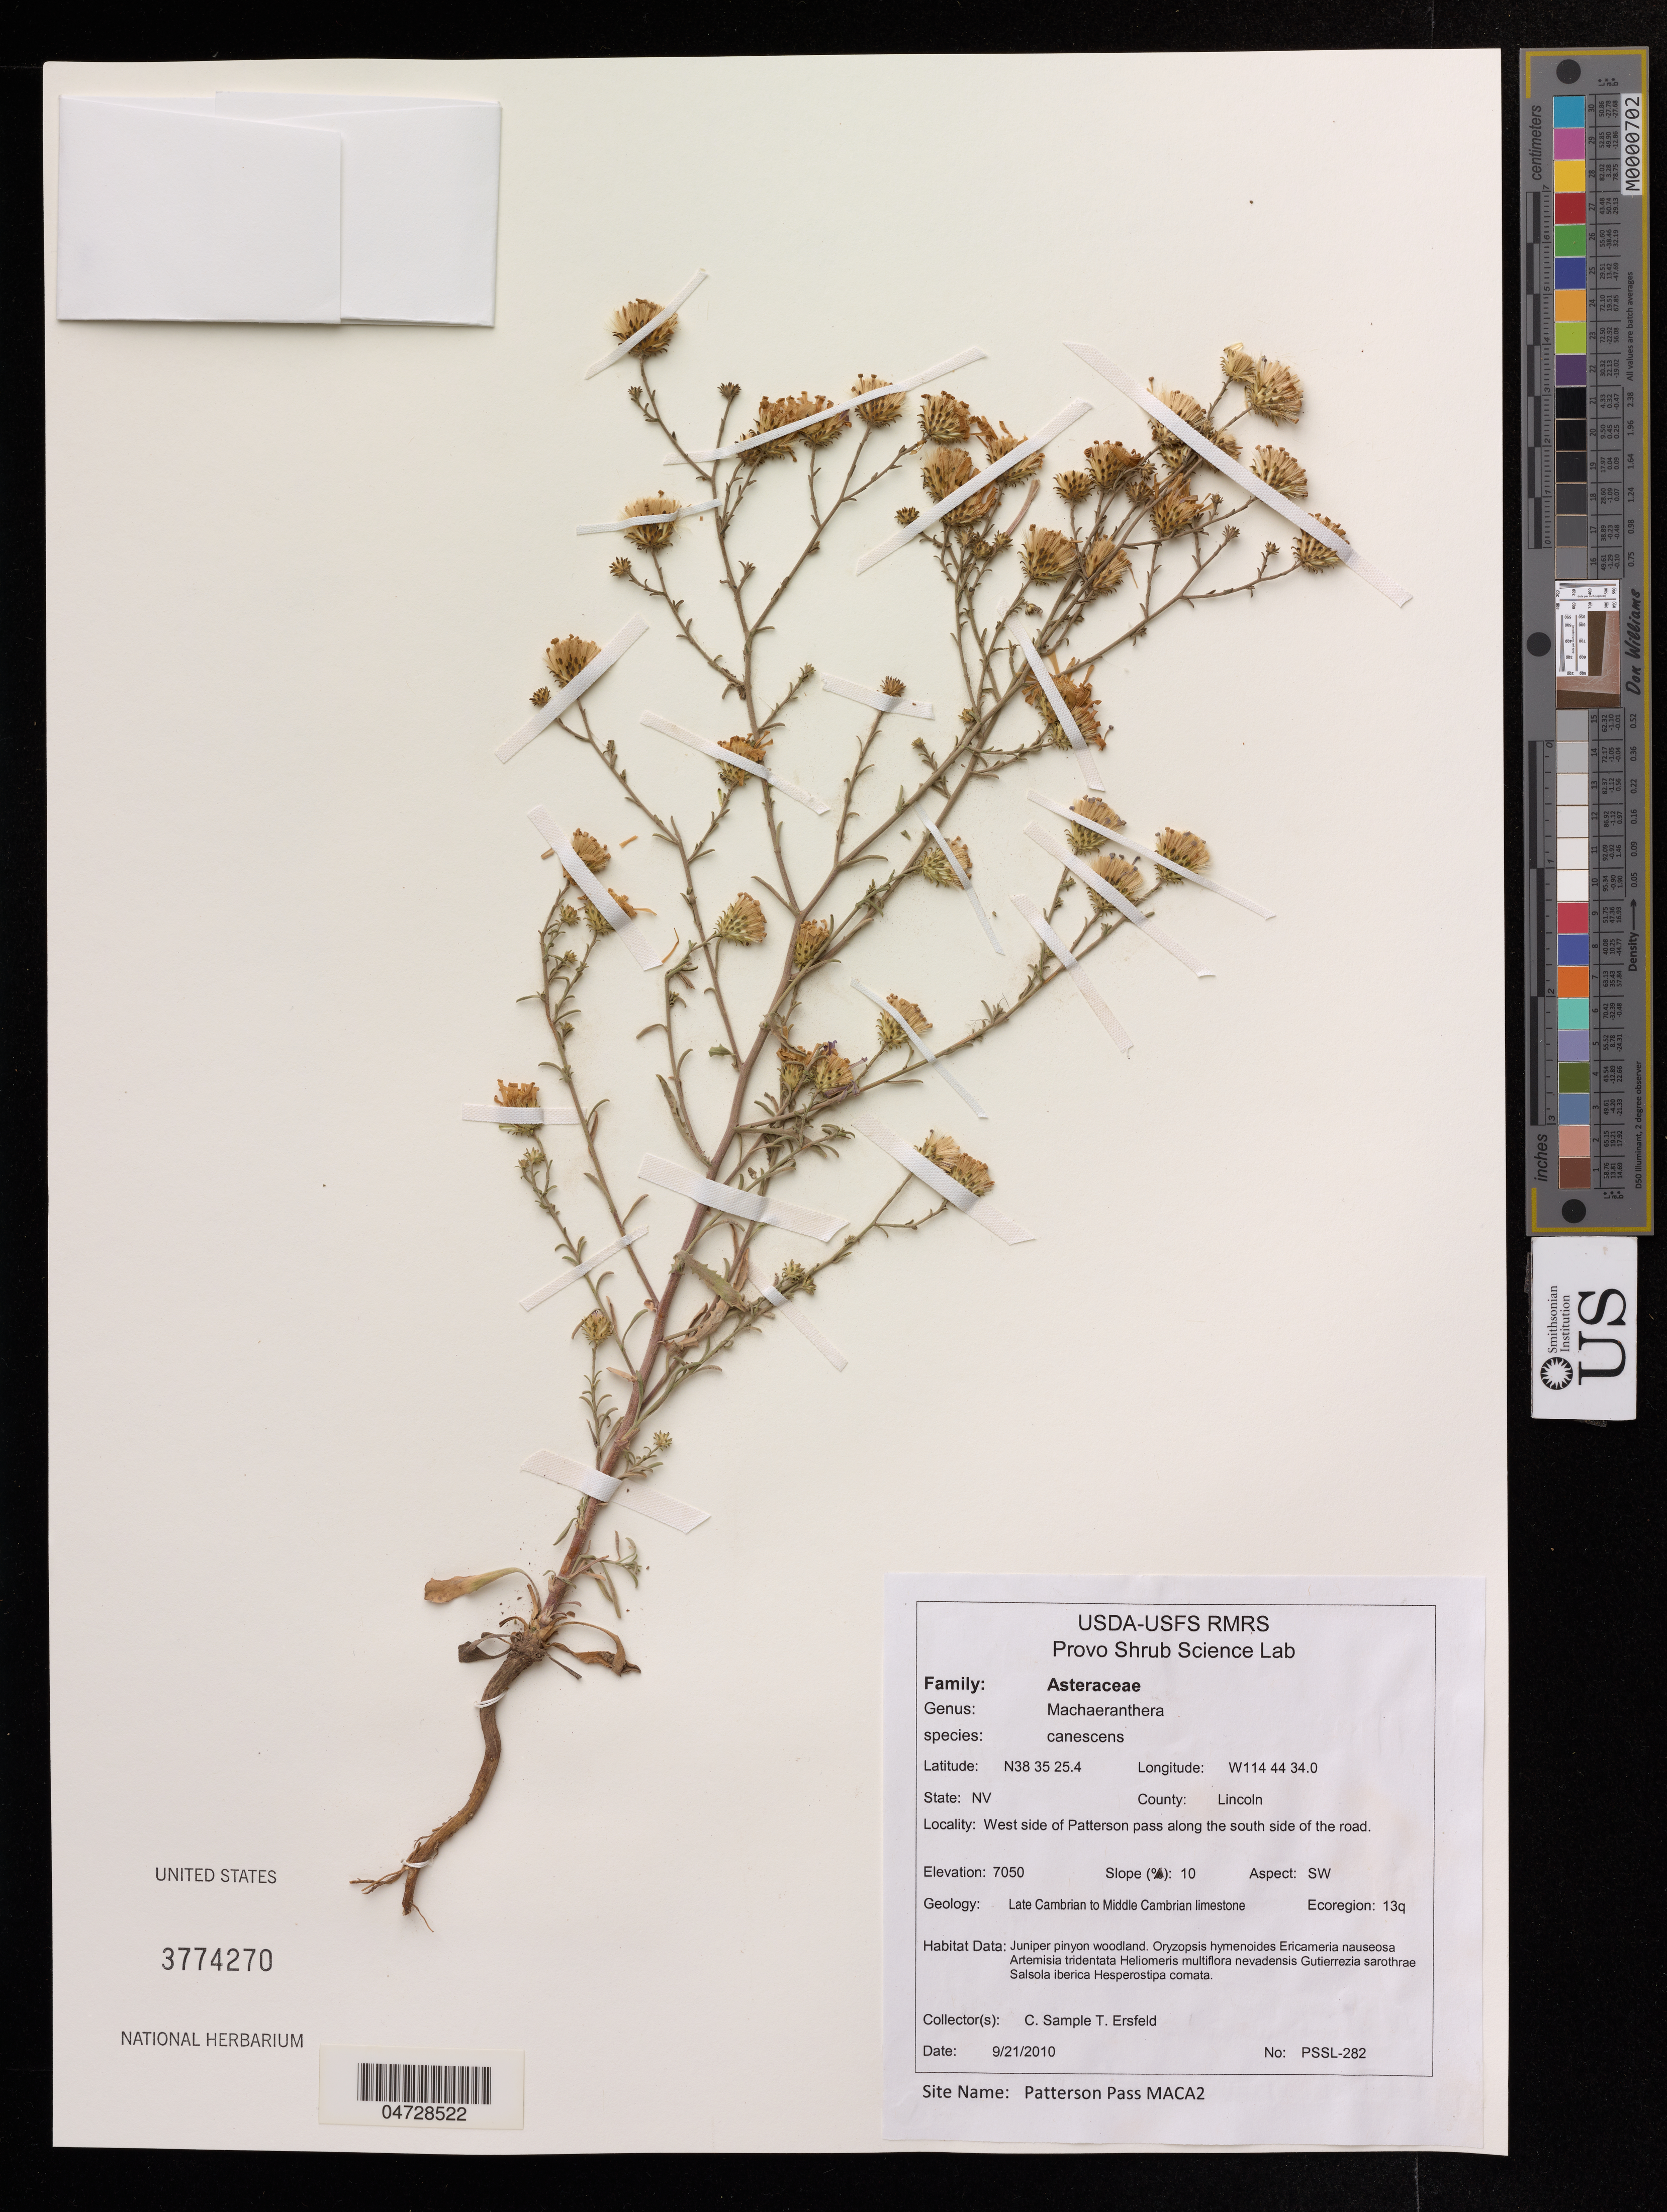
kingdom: Plantae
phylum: Tracheophyta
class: Magnoliopsida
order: Asterales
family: Asteraceae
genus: Machaeranthera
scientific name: Machaeranthera canescens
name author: (Pursh) A. Gray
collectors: C. Sample & T. Ersfeld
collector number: PSSL-282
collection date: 2010-09-21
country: United States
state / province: Nevada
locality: Lincoln, West side of Patterson pass along the south side of the road.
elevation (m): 2149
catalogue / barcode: US 3774270